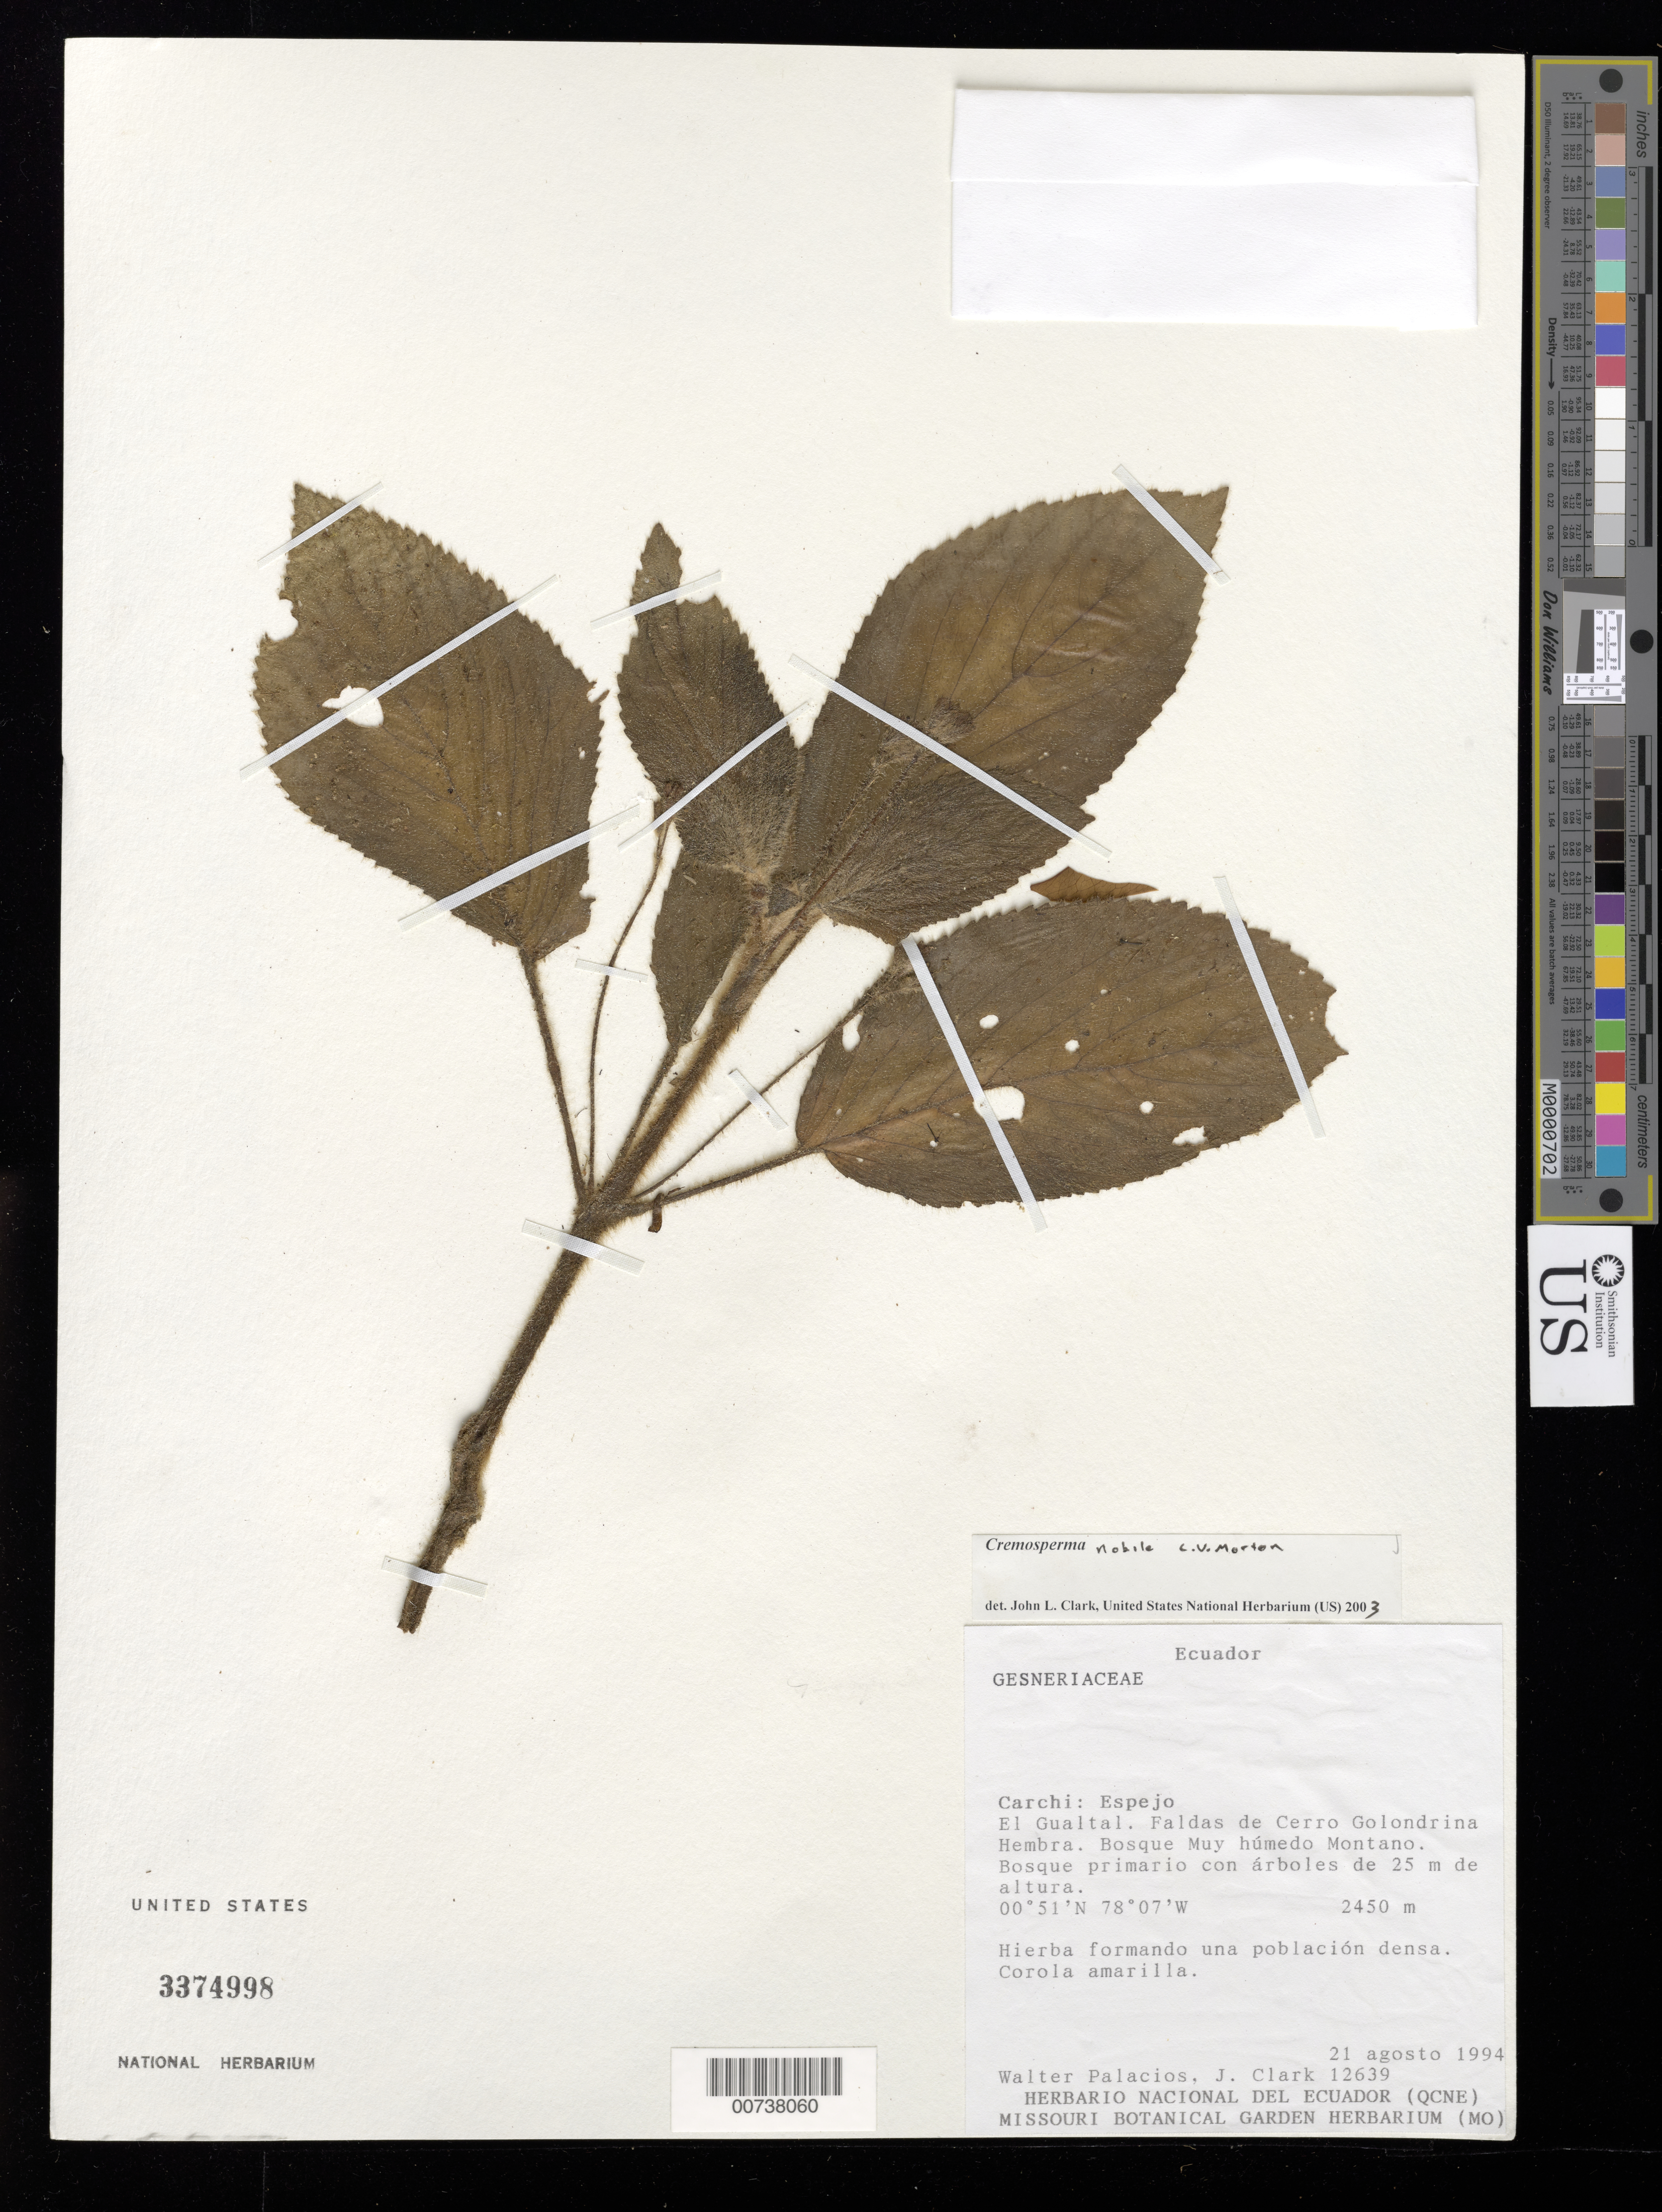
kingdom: Plantae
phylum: Tracheophyta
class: Magnoliopsida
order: Lamiales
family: Gesneriaceae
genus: Cremosperma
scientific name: Cremosperma nobile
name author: C.V. Morton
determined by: Clark, J. L., (SEL), The Marie Selby Botanical Garden (UNITED STATES)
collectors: W. Palacios & J. L. Clark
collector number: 12639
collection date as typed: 21 Aug 1994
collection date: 1994-08-21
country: Ecuador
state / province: Carchi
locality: Espejo: El Gualtal, faldas de Cerro Golondrina Hembra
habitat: Bosque muy húmedo montano; bosque primario con árboles de 25 m de altura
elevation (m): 2450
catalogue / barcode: US 3374998